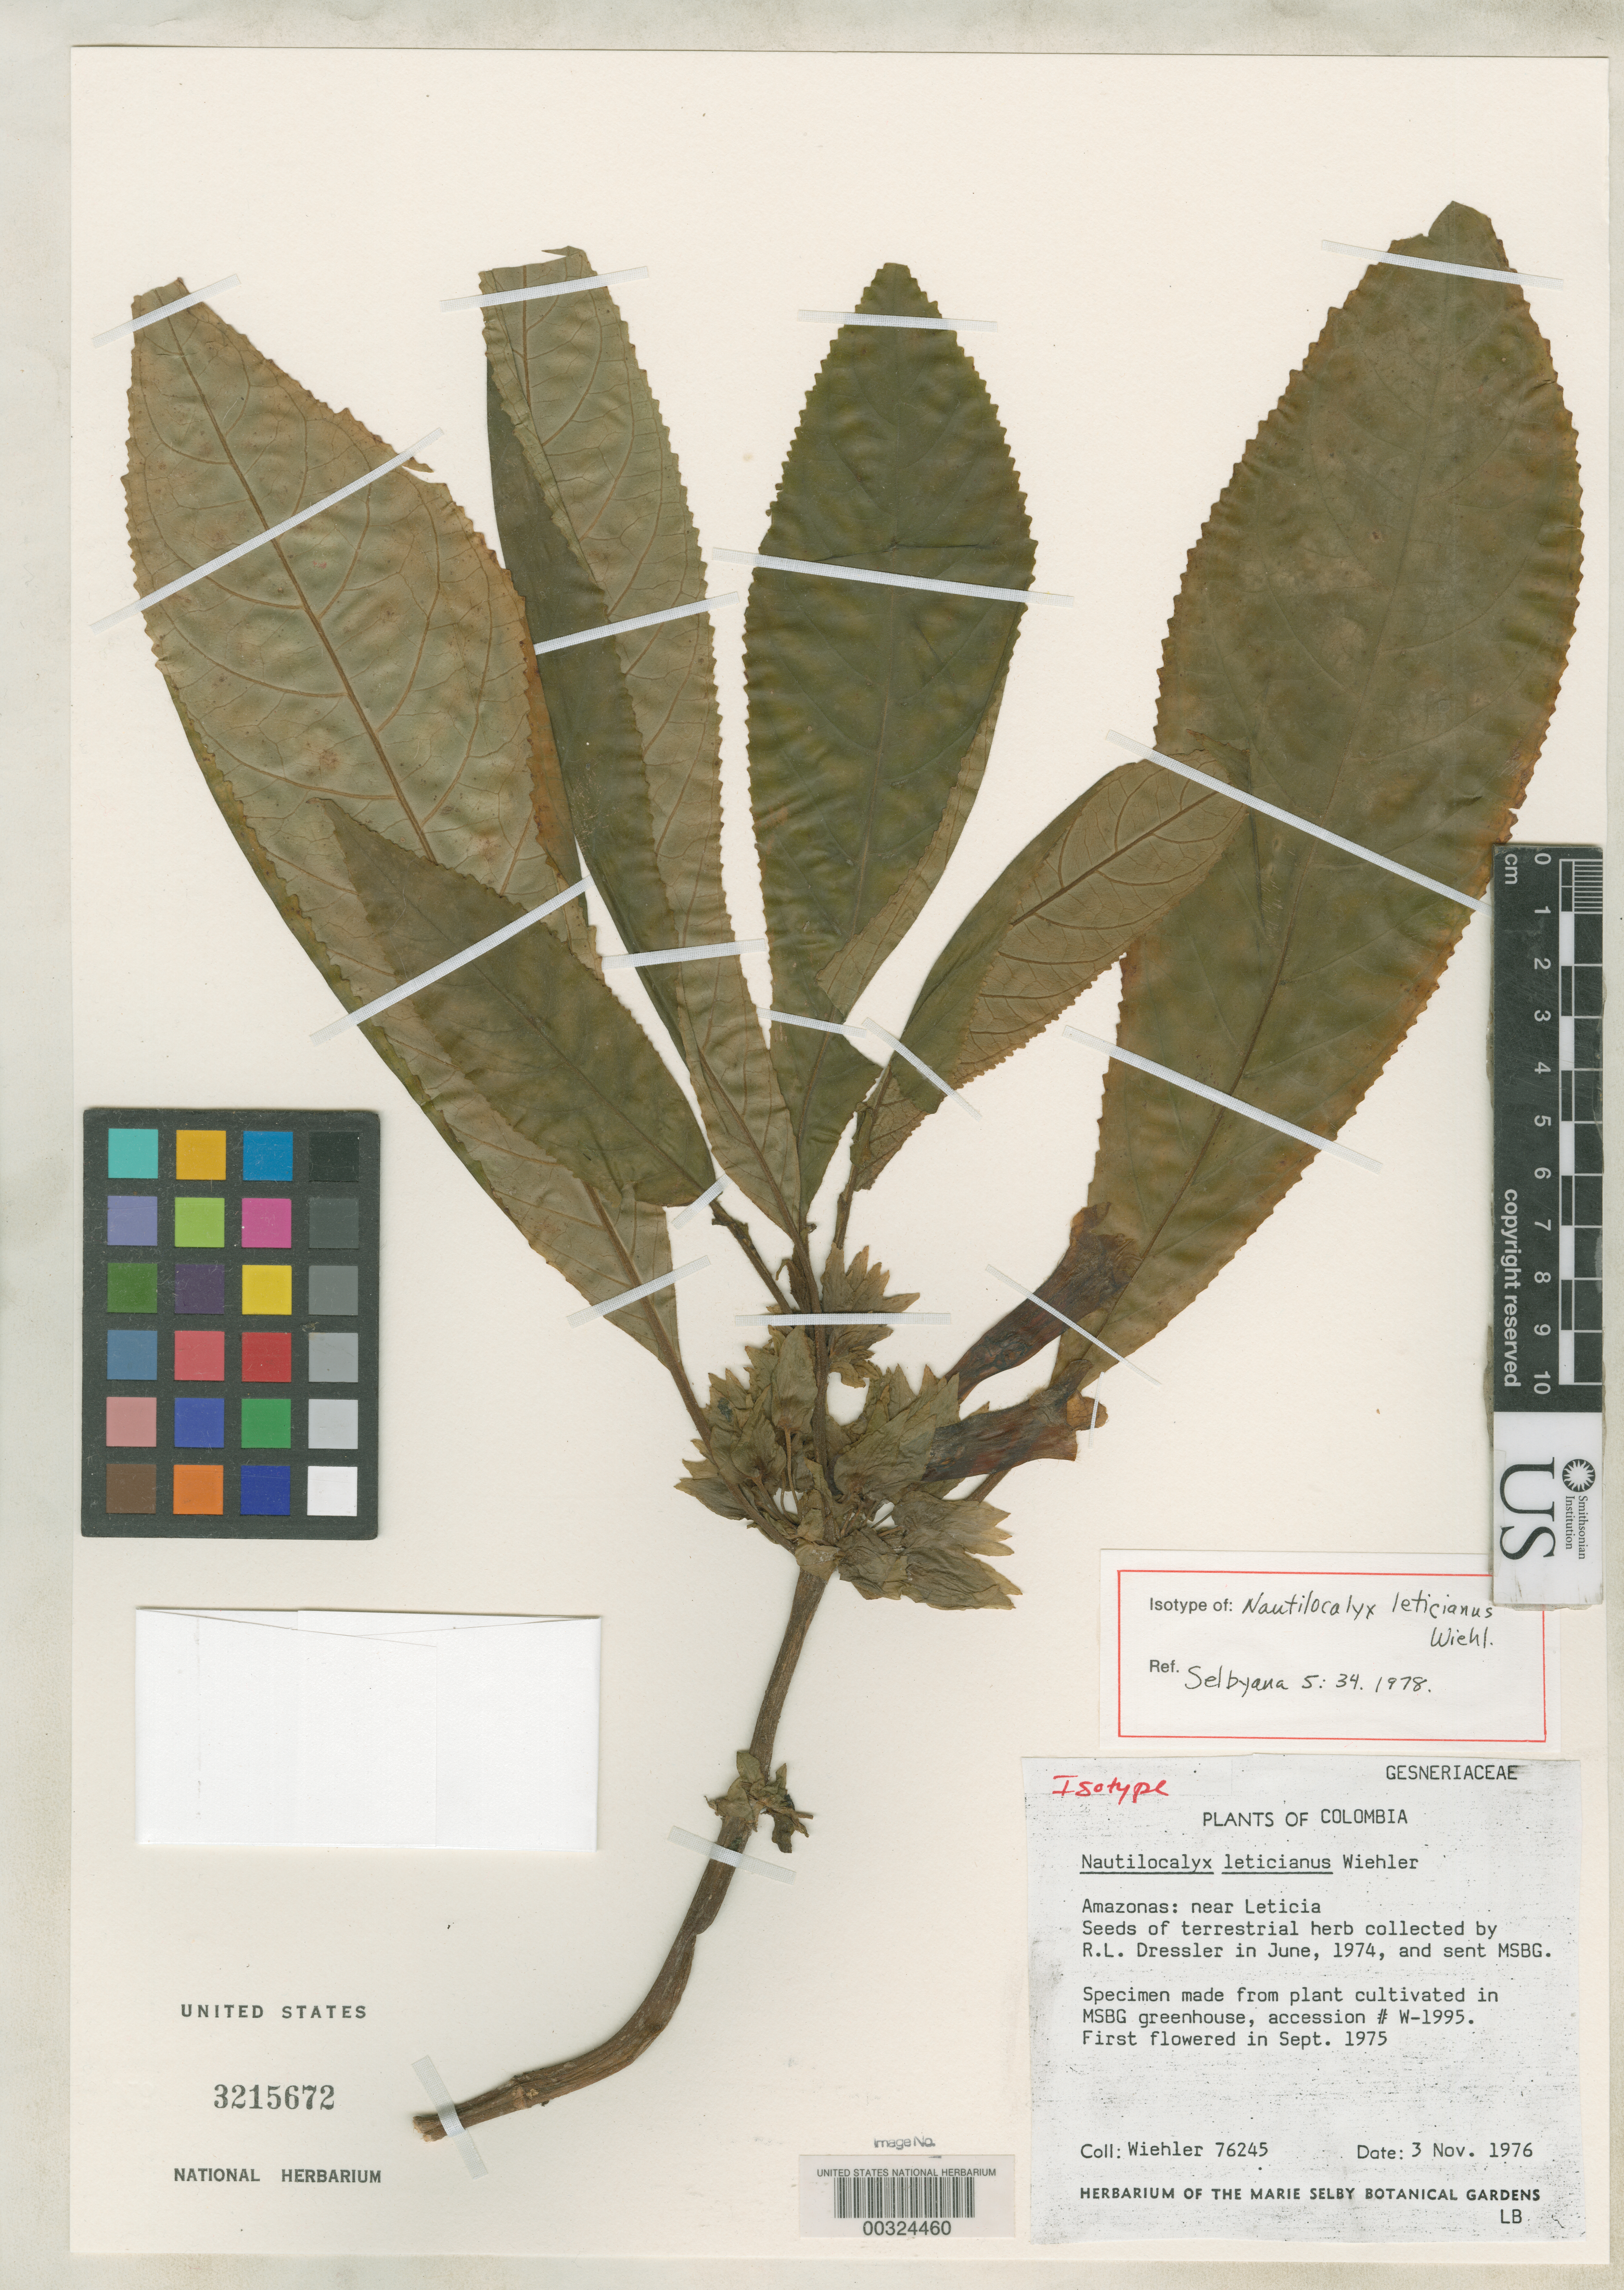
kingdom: Plantae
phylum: Tracheophyta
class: Magnoliopsida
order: Lamiales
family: Gesneriaceae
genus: Nautilocalyx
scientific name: Nautilocalyx leticianus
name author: Wiehler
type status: Isotype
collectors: H. J. Wiehler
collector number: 76245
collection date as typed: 03 Nov 1976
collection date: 1976-11-03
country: Colombia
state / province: Amazônas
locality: Near Leticia.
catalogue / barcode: US 3215672